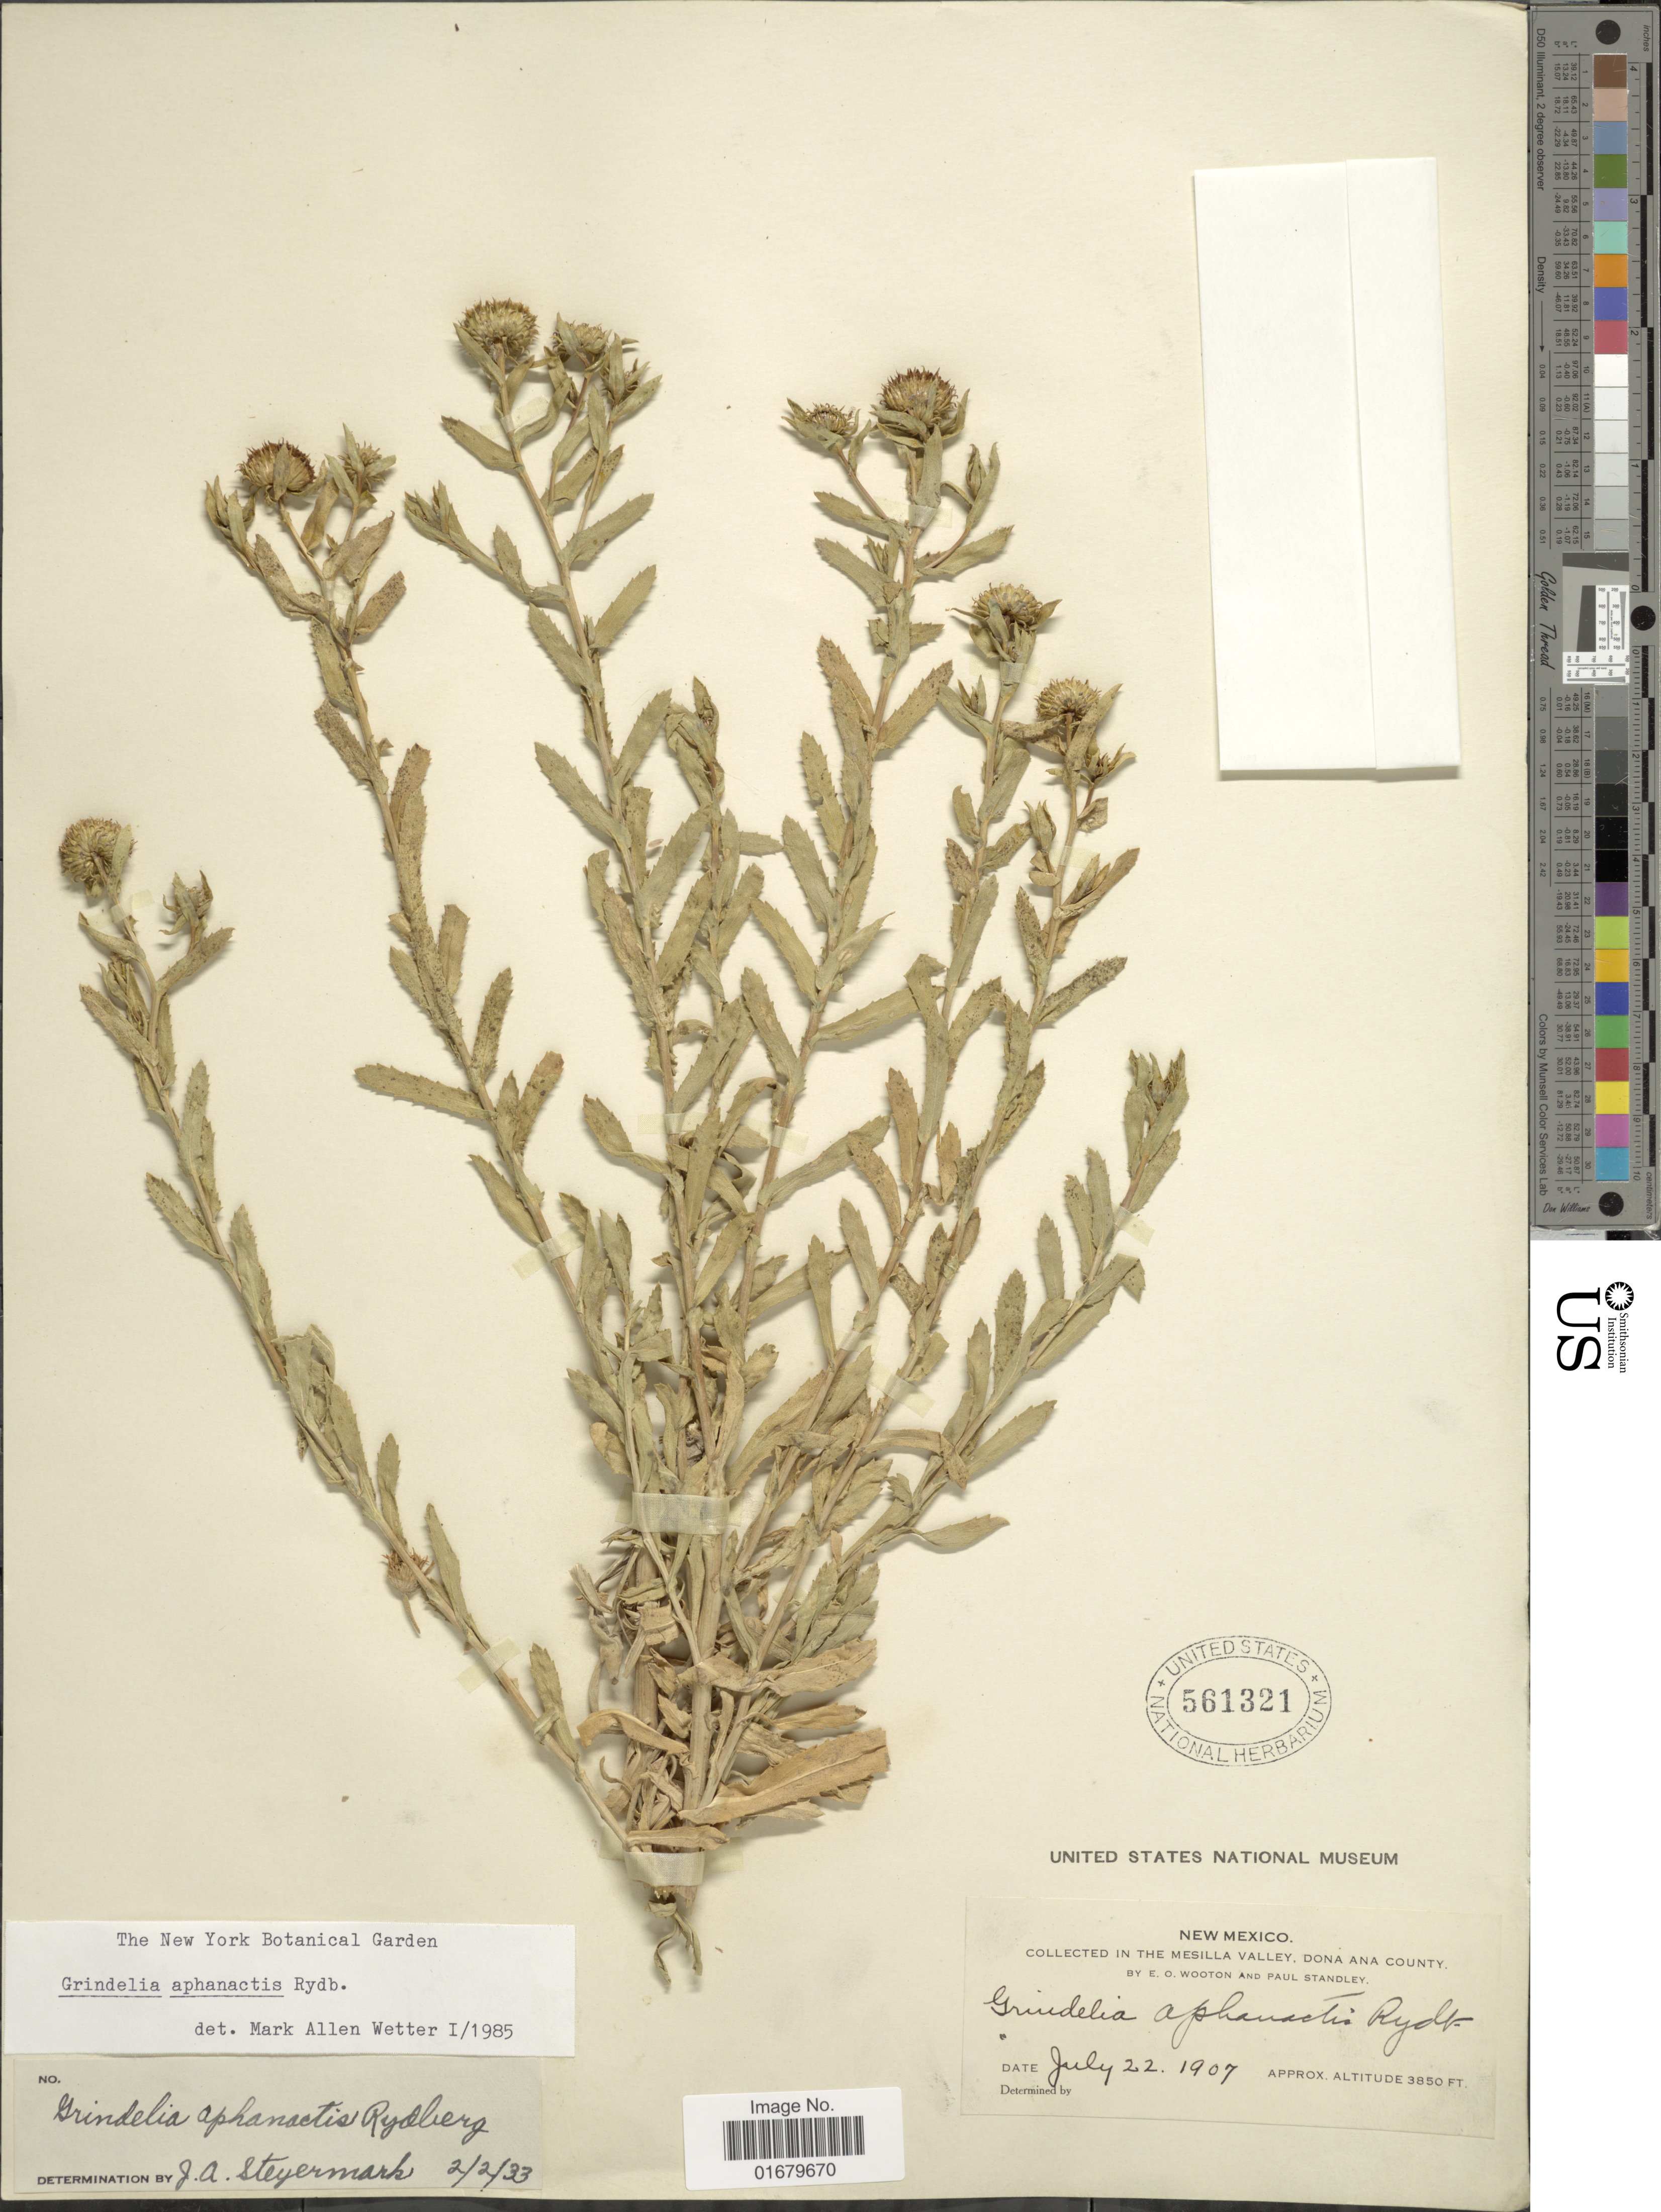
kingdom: Plantae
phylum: Tracheophyta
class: Magnoliopsida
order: Asterales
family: Asteraceae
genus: Grindelia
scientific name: Grindelia aphanactis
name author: Rydb.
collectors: E. O. Wooton & P. C. Standley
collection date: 1907-07-22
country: United States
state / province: New Mexico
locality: In the Mesilla Valley, Dona Ana County.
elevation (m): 1173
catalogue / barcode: US 561321